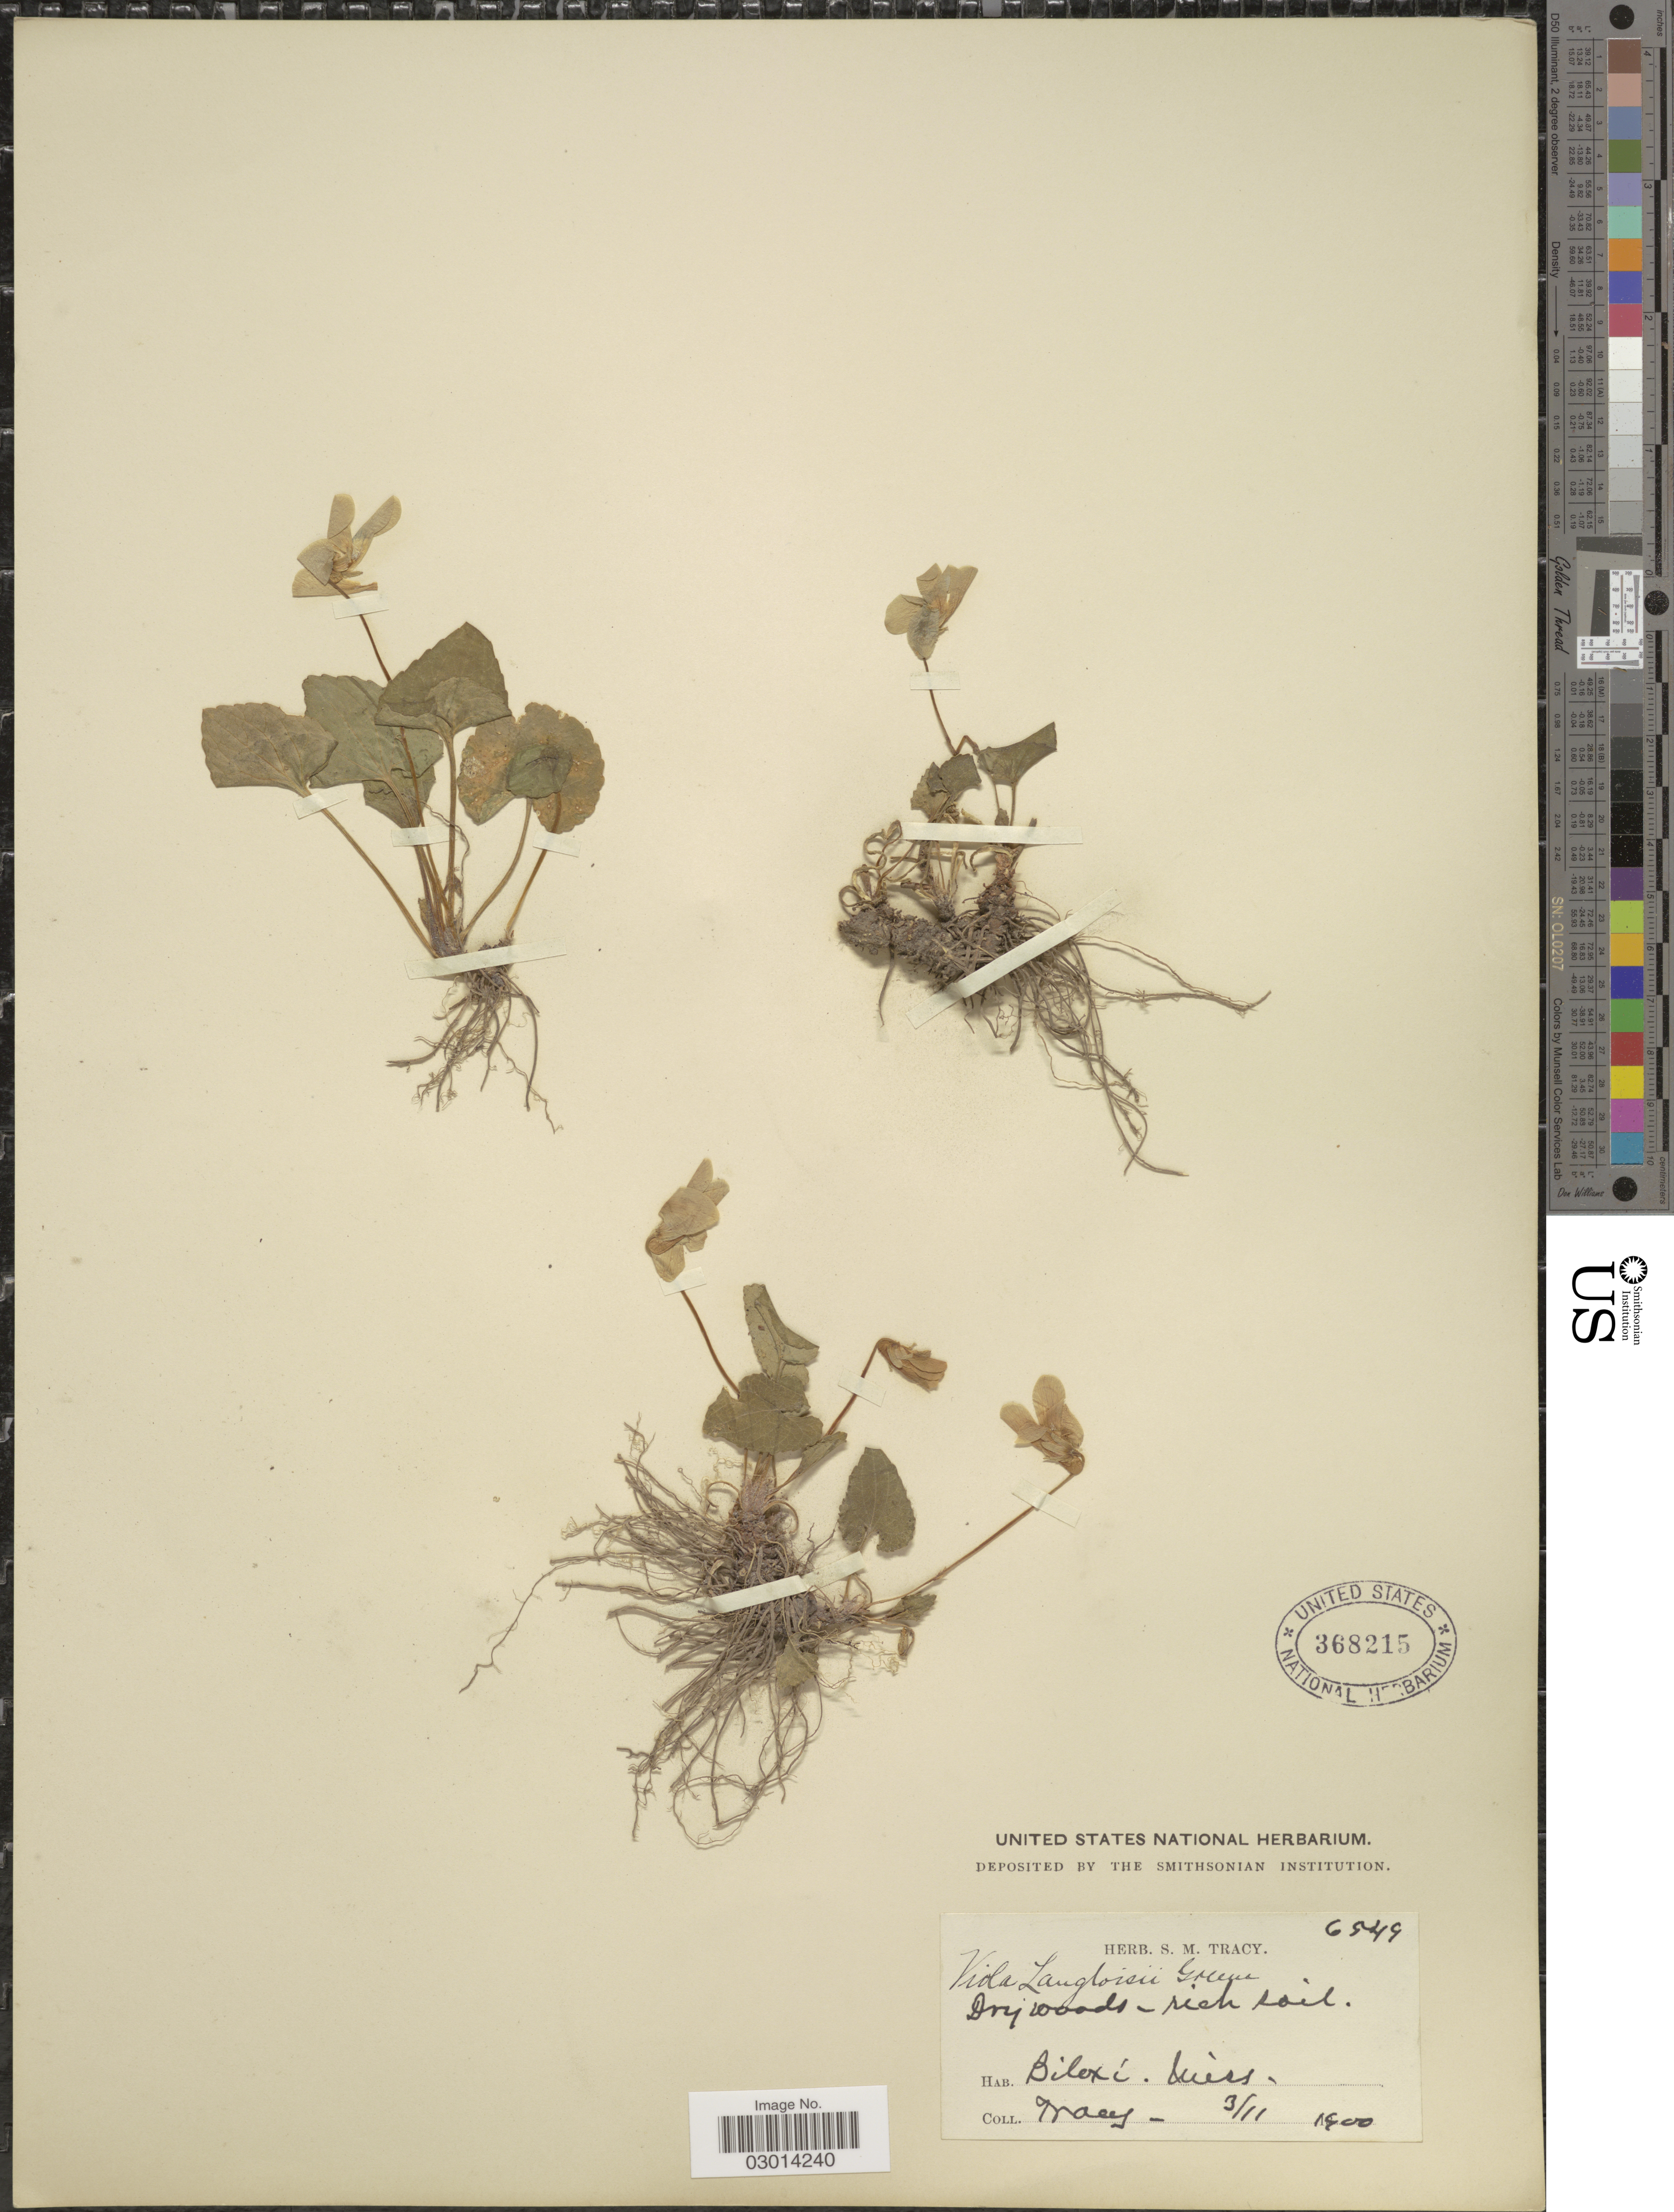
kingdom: Plantae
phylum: Tracheophyta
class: Magnoliopsida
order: Malpighiales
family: Violaceae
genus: Viola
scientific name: Viola rosacea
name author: Brainerd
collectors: S. M. Tracy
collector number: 6549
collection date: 1900-03-11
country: United States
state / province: Mississippi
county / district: Harrison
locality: Biloxi. Miss.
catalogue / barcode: US 368215